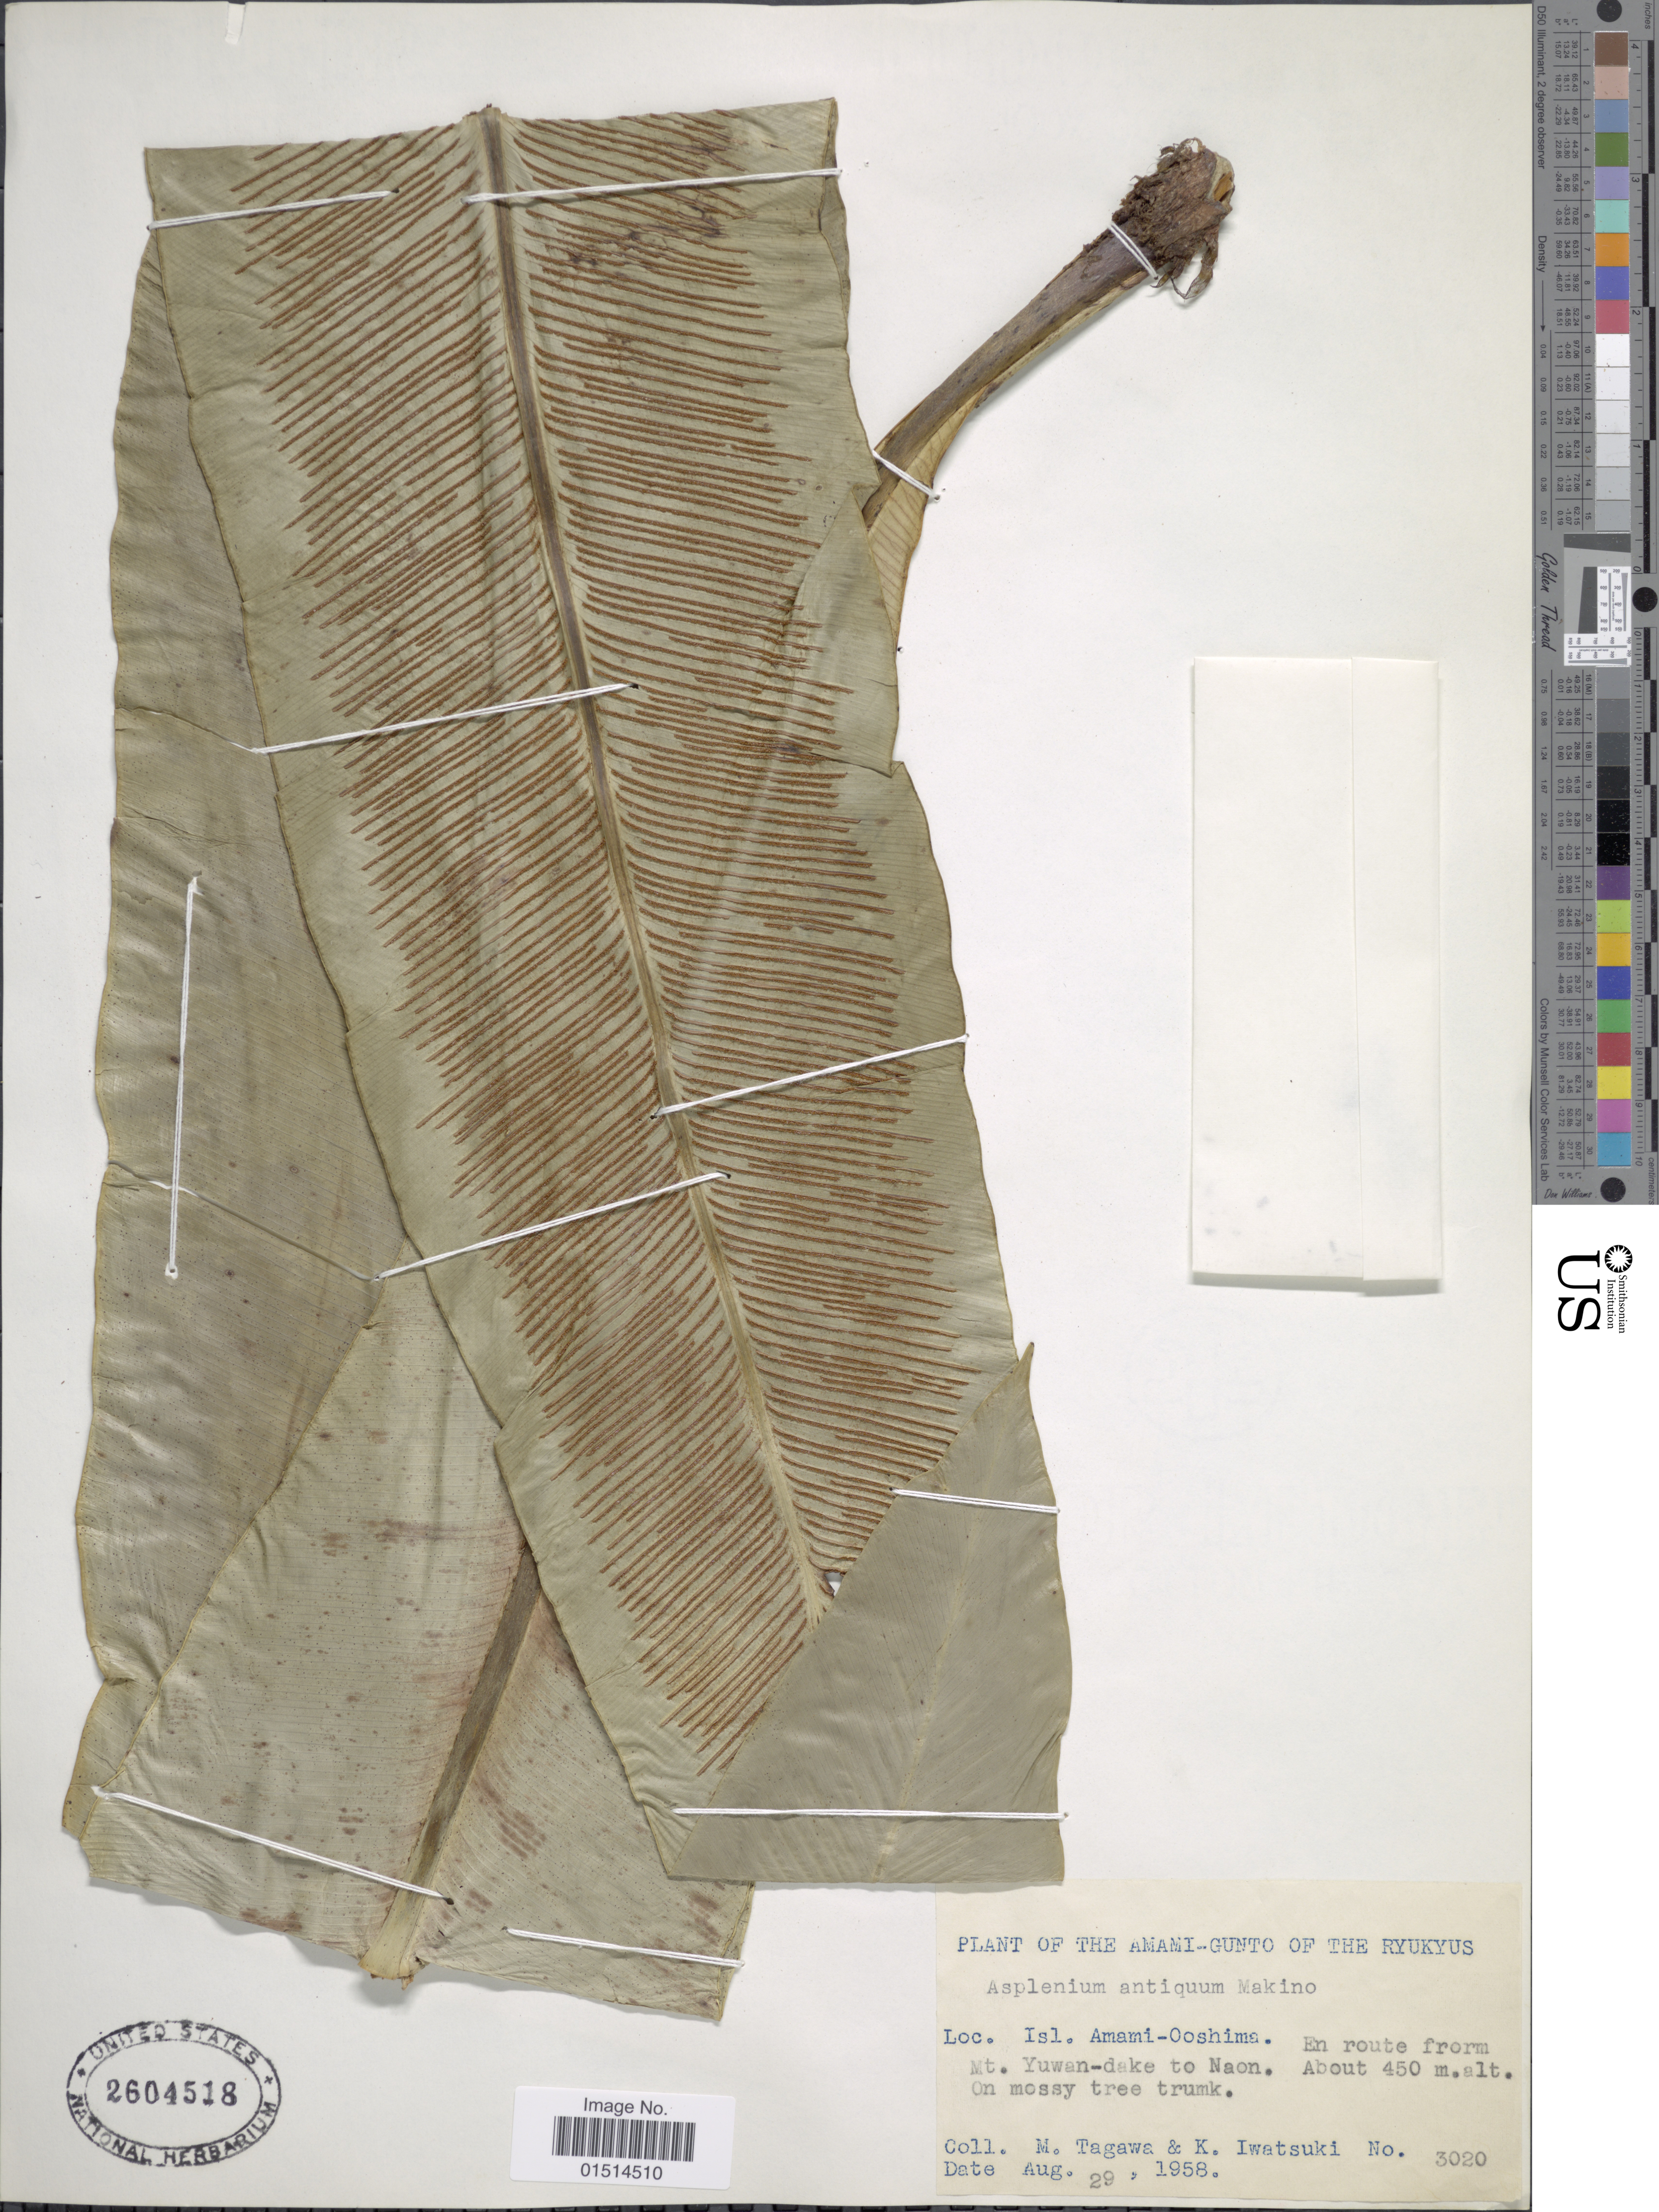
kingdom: Plantae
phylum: Tracheophyta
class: Polypodiopsida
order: Polypodiales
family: Aspleniaceae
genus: Asplenium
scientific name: Asplenium antiquum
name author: Makino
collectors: M. Tagawa & K. Iwatsuki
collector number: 3020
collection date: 1958-08-29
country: Japan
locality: Amami-Gunto of the Ryukyus, Isl. Amami-Ooshima, en route from Mt. Yuwan-dake to Naon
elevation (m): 450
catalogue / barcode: US 2604518